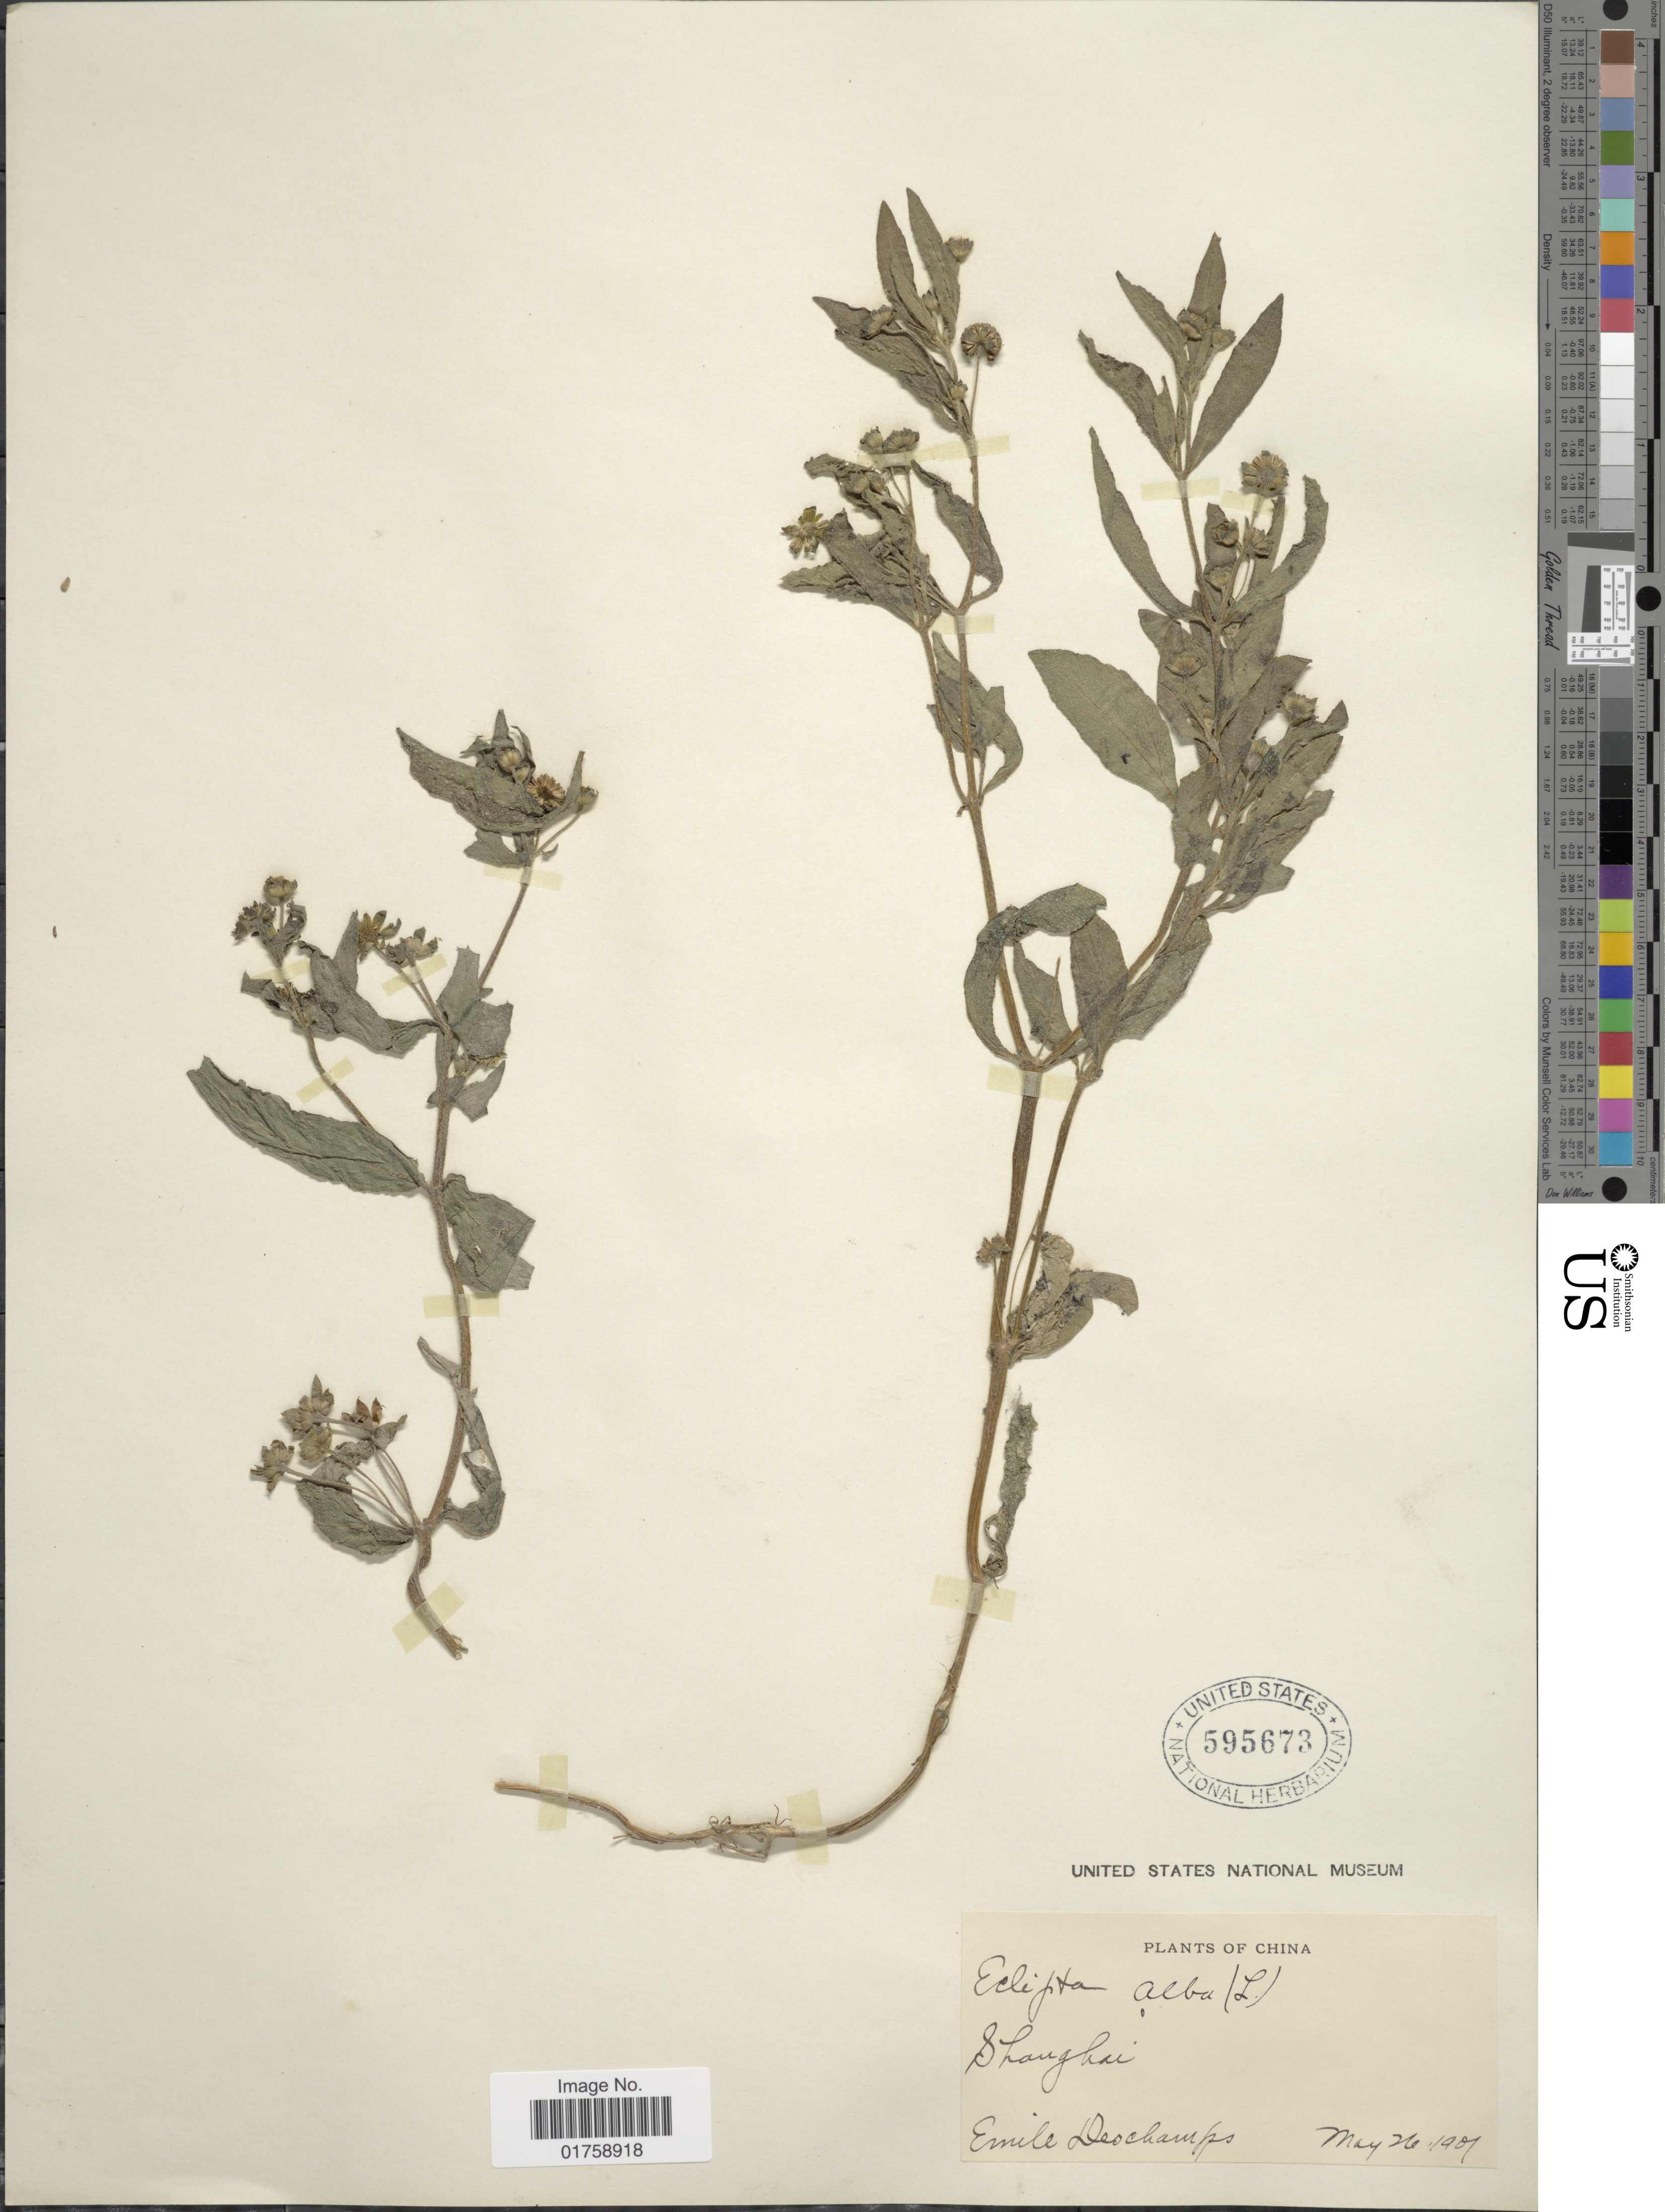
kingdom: Plantae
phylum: Tracheophyta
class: Magnoliopsida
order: Asterales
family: Asteraceae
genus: Eclipta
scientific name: Eclipta prostrata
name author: (L.) L.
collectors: E. Deschamps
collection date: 1901-05-26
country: China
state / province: Shanghai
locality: Shanghai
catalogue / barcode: US 595673